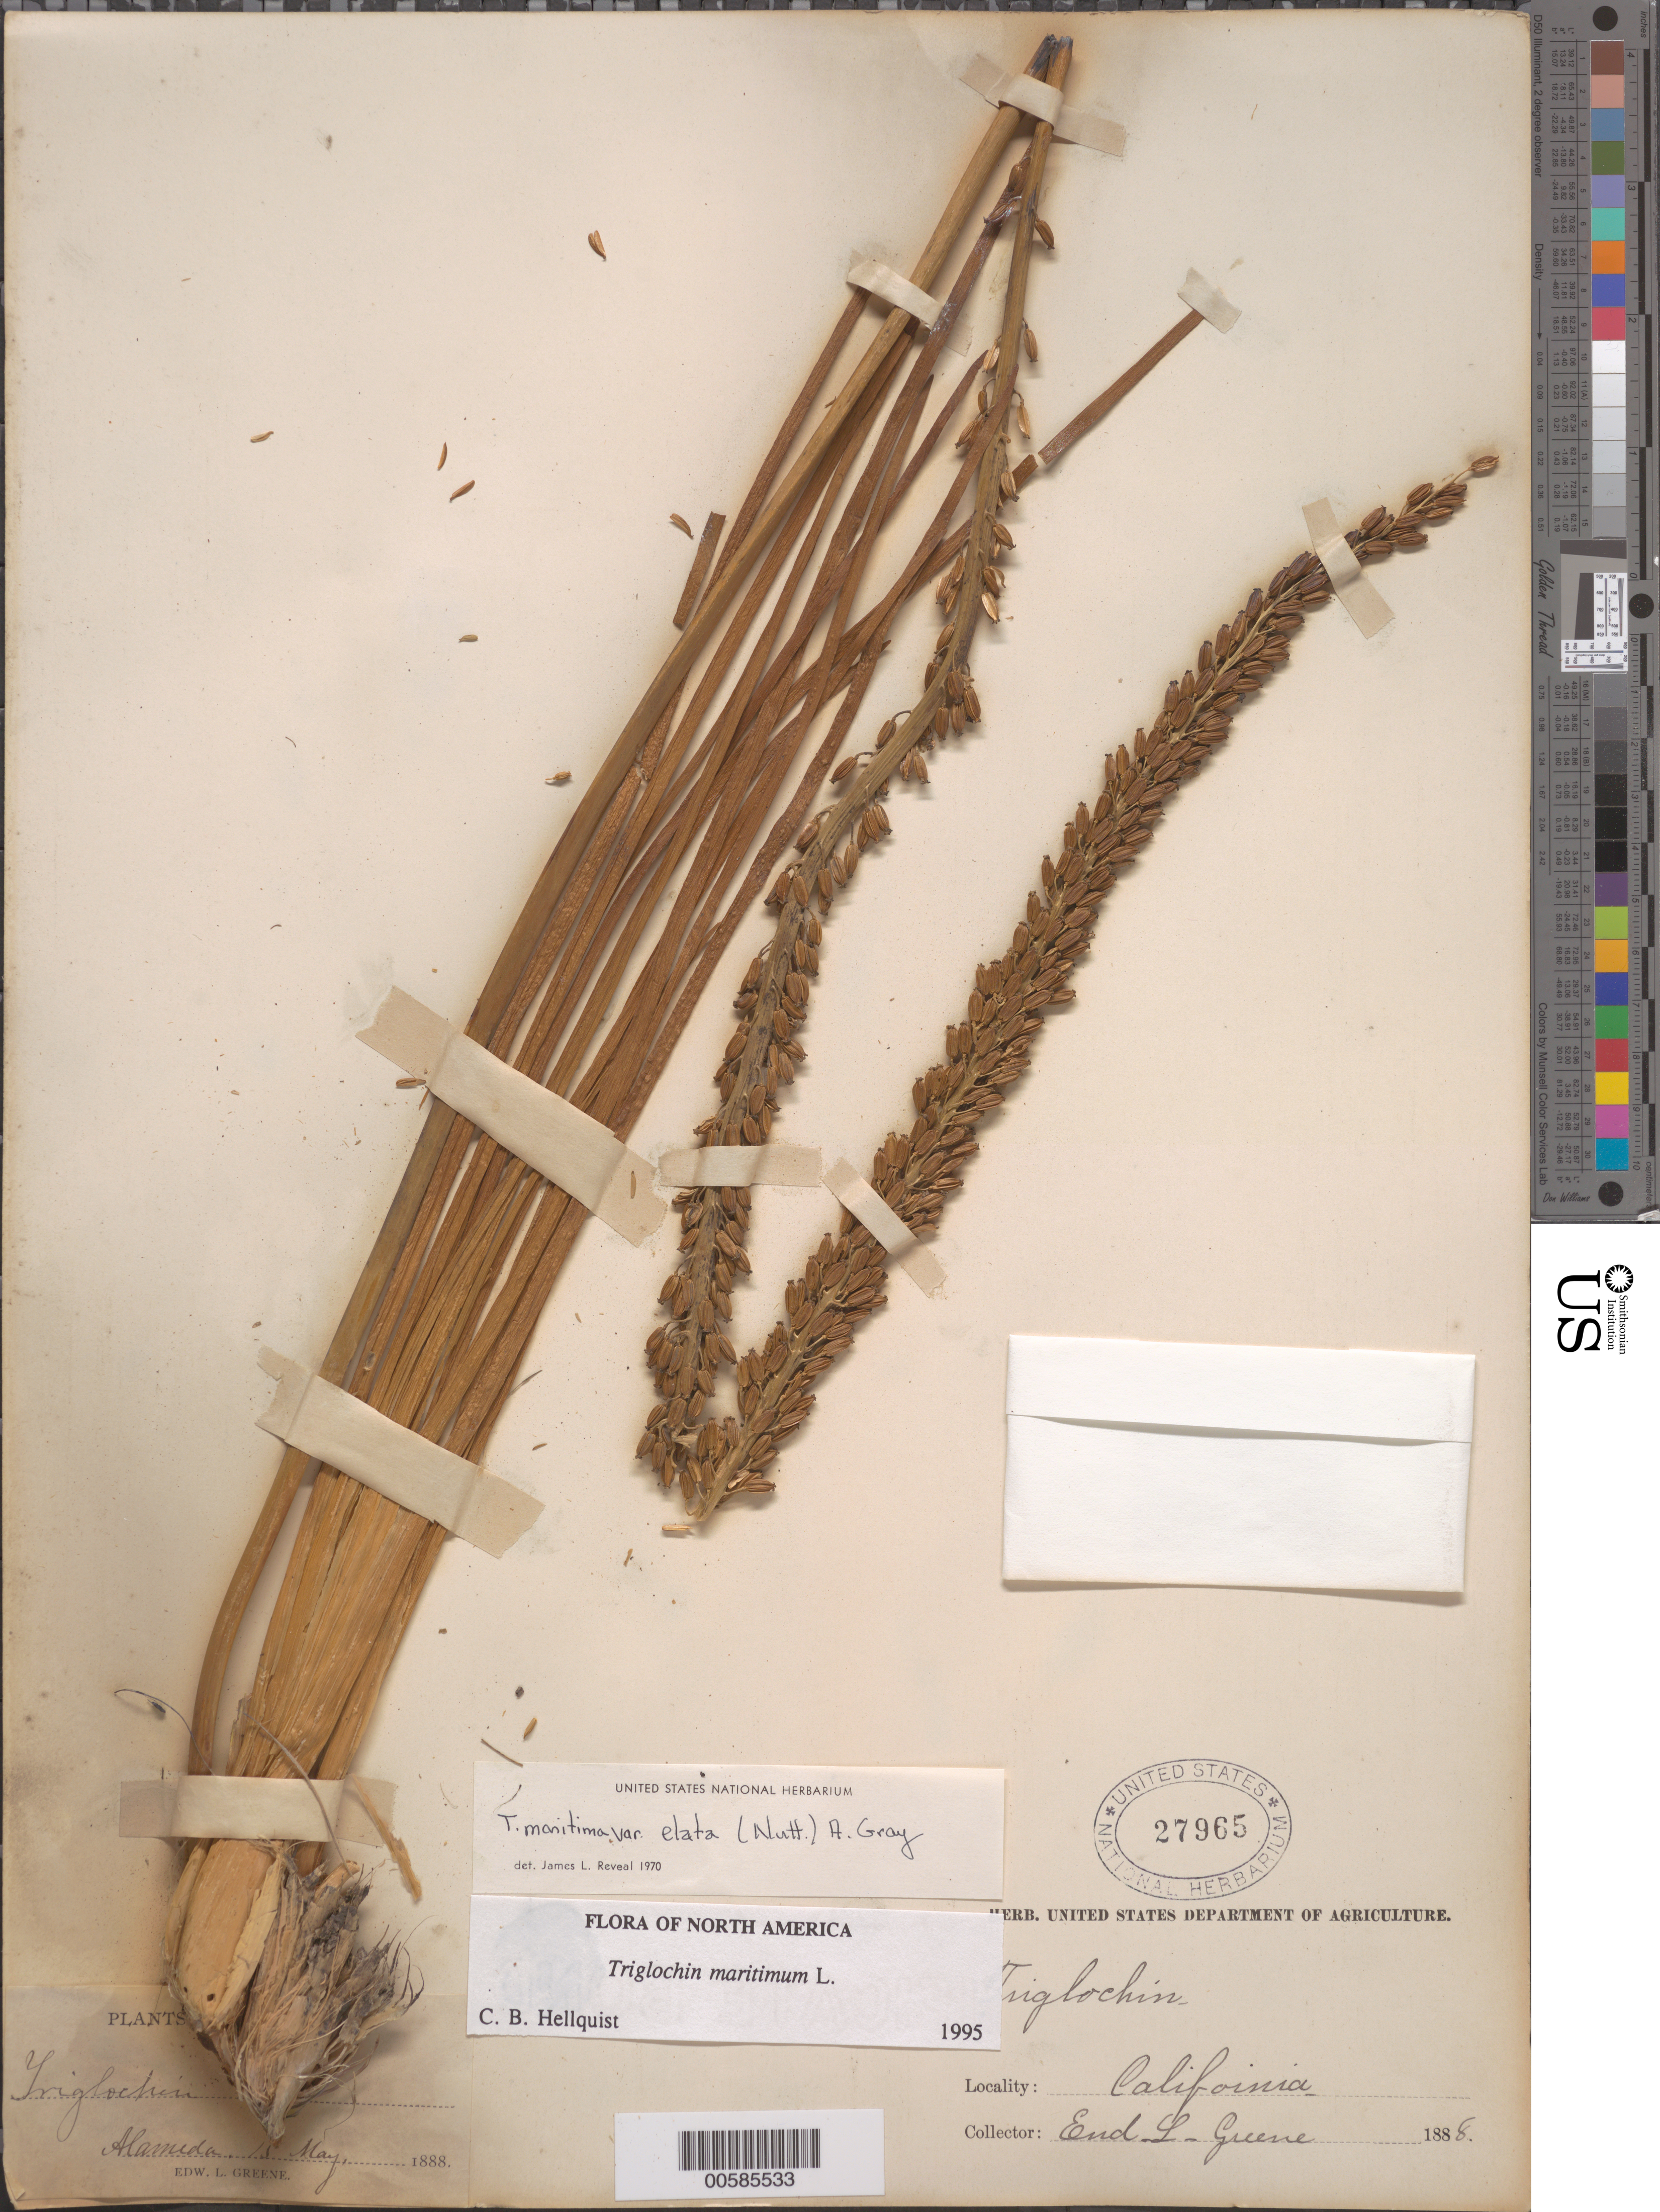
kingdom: Plantae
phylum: Tracheophyta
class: Liliopsida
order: Alismatales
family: Juncaginaceae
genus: Triglochin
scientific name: Triglochin maritima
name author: L.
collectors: E. L. Greene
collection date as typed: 15 May 1888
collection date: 1888-05-15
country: United States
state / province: California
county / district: Alameda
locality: Alameda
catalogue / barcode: US 27965